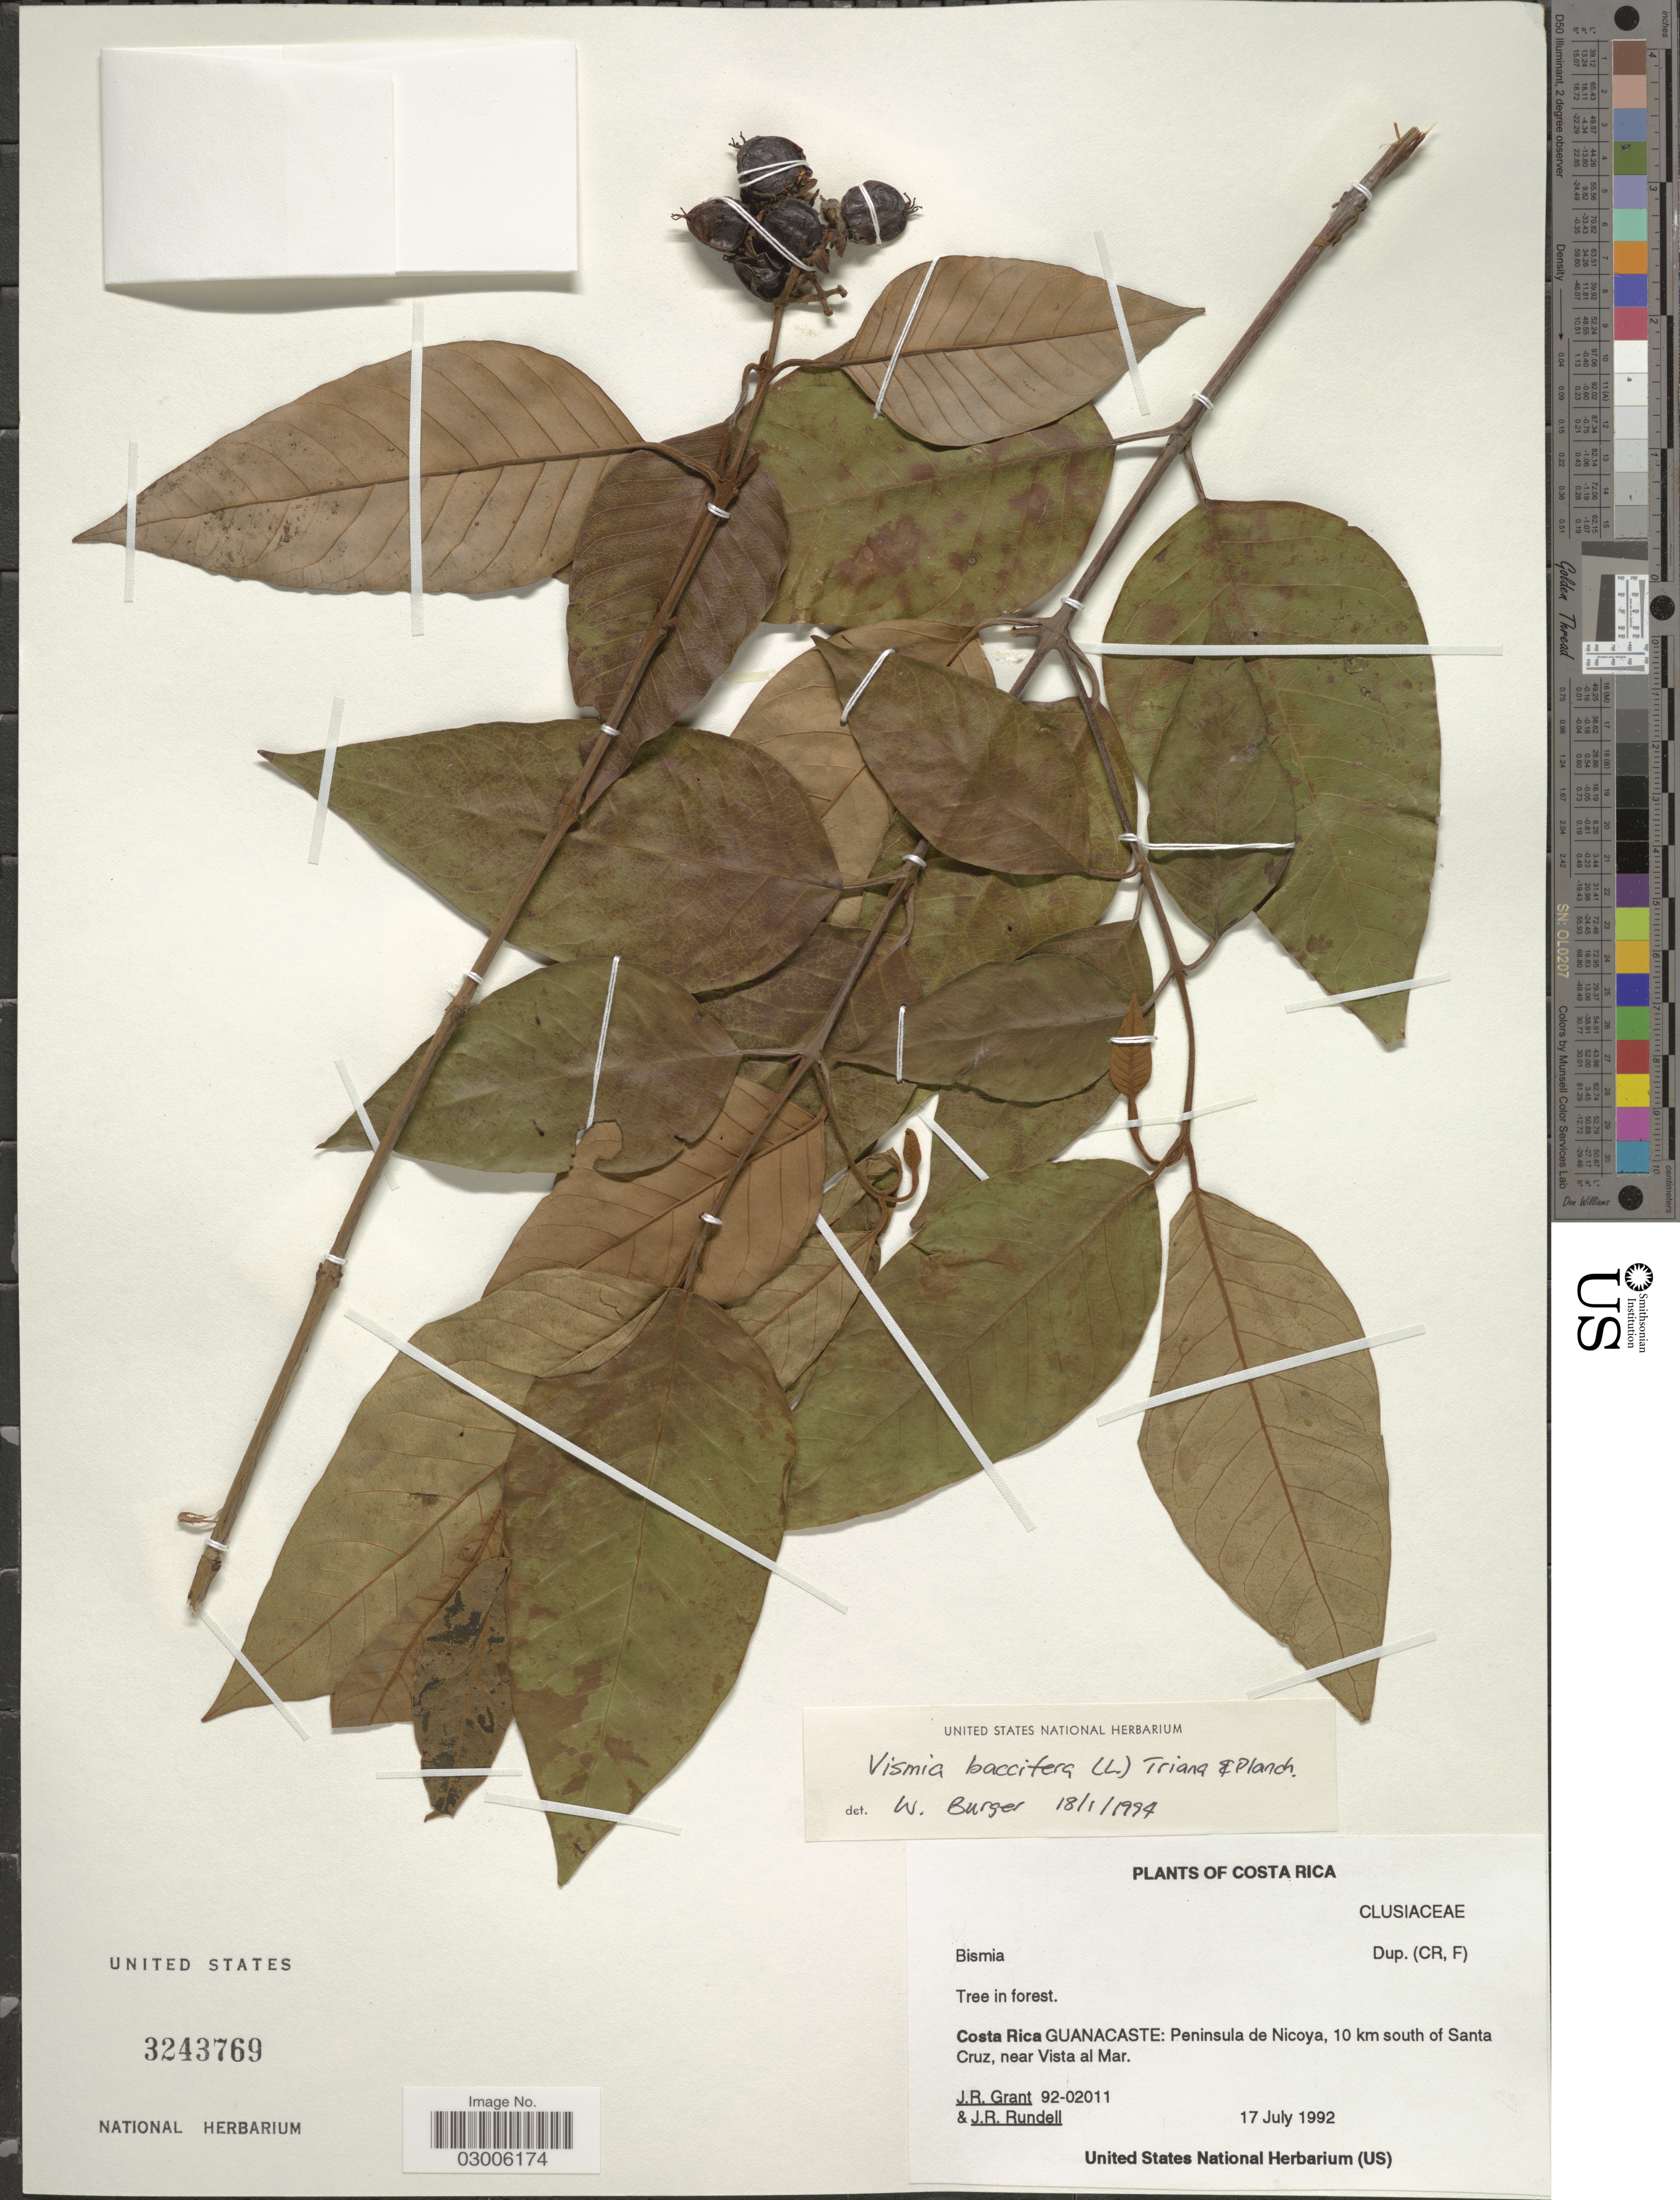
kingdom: Plantae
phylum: Tracheophyta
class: Magnoliopsida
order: Malpighiales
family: Hypericaceae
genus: Vismia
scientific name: Vismia baccifera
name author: (L.) Triana & Planch.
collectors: J. Grant & J. R. Rundell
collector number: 92-02011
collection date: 1992-07-17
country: Costa Rica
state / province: Guanacaste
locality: Peninsula de Nicoya, 10 km south of Santa Cruz, near Vista al Mar.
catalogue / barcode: US 3243769